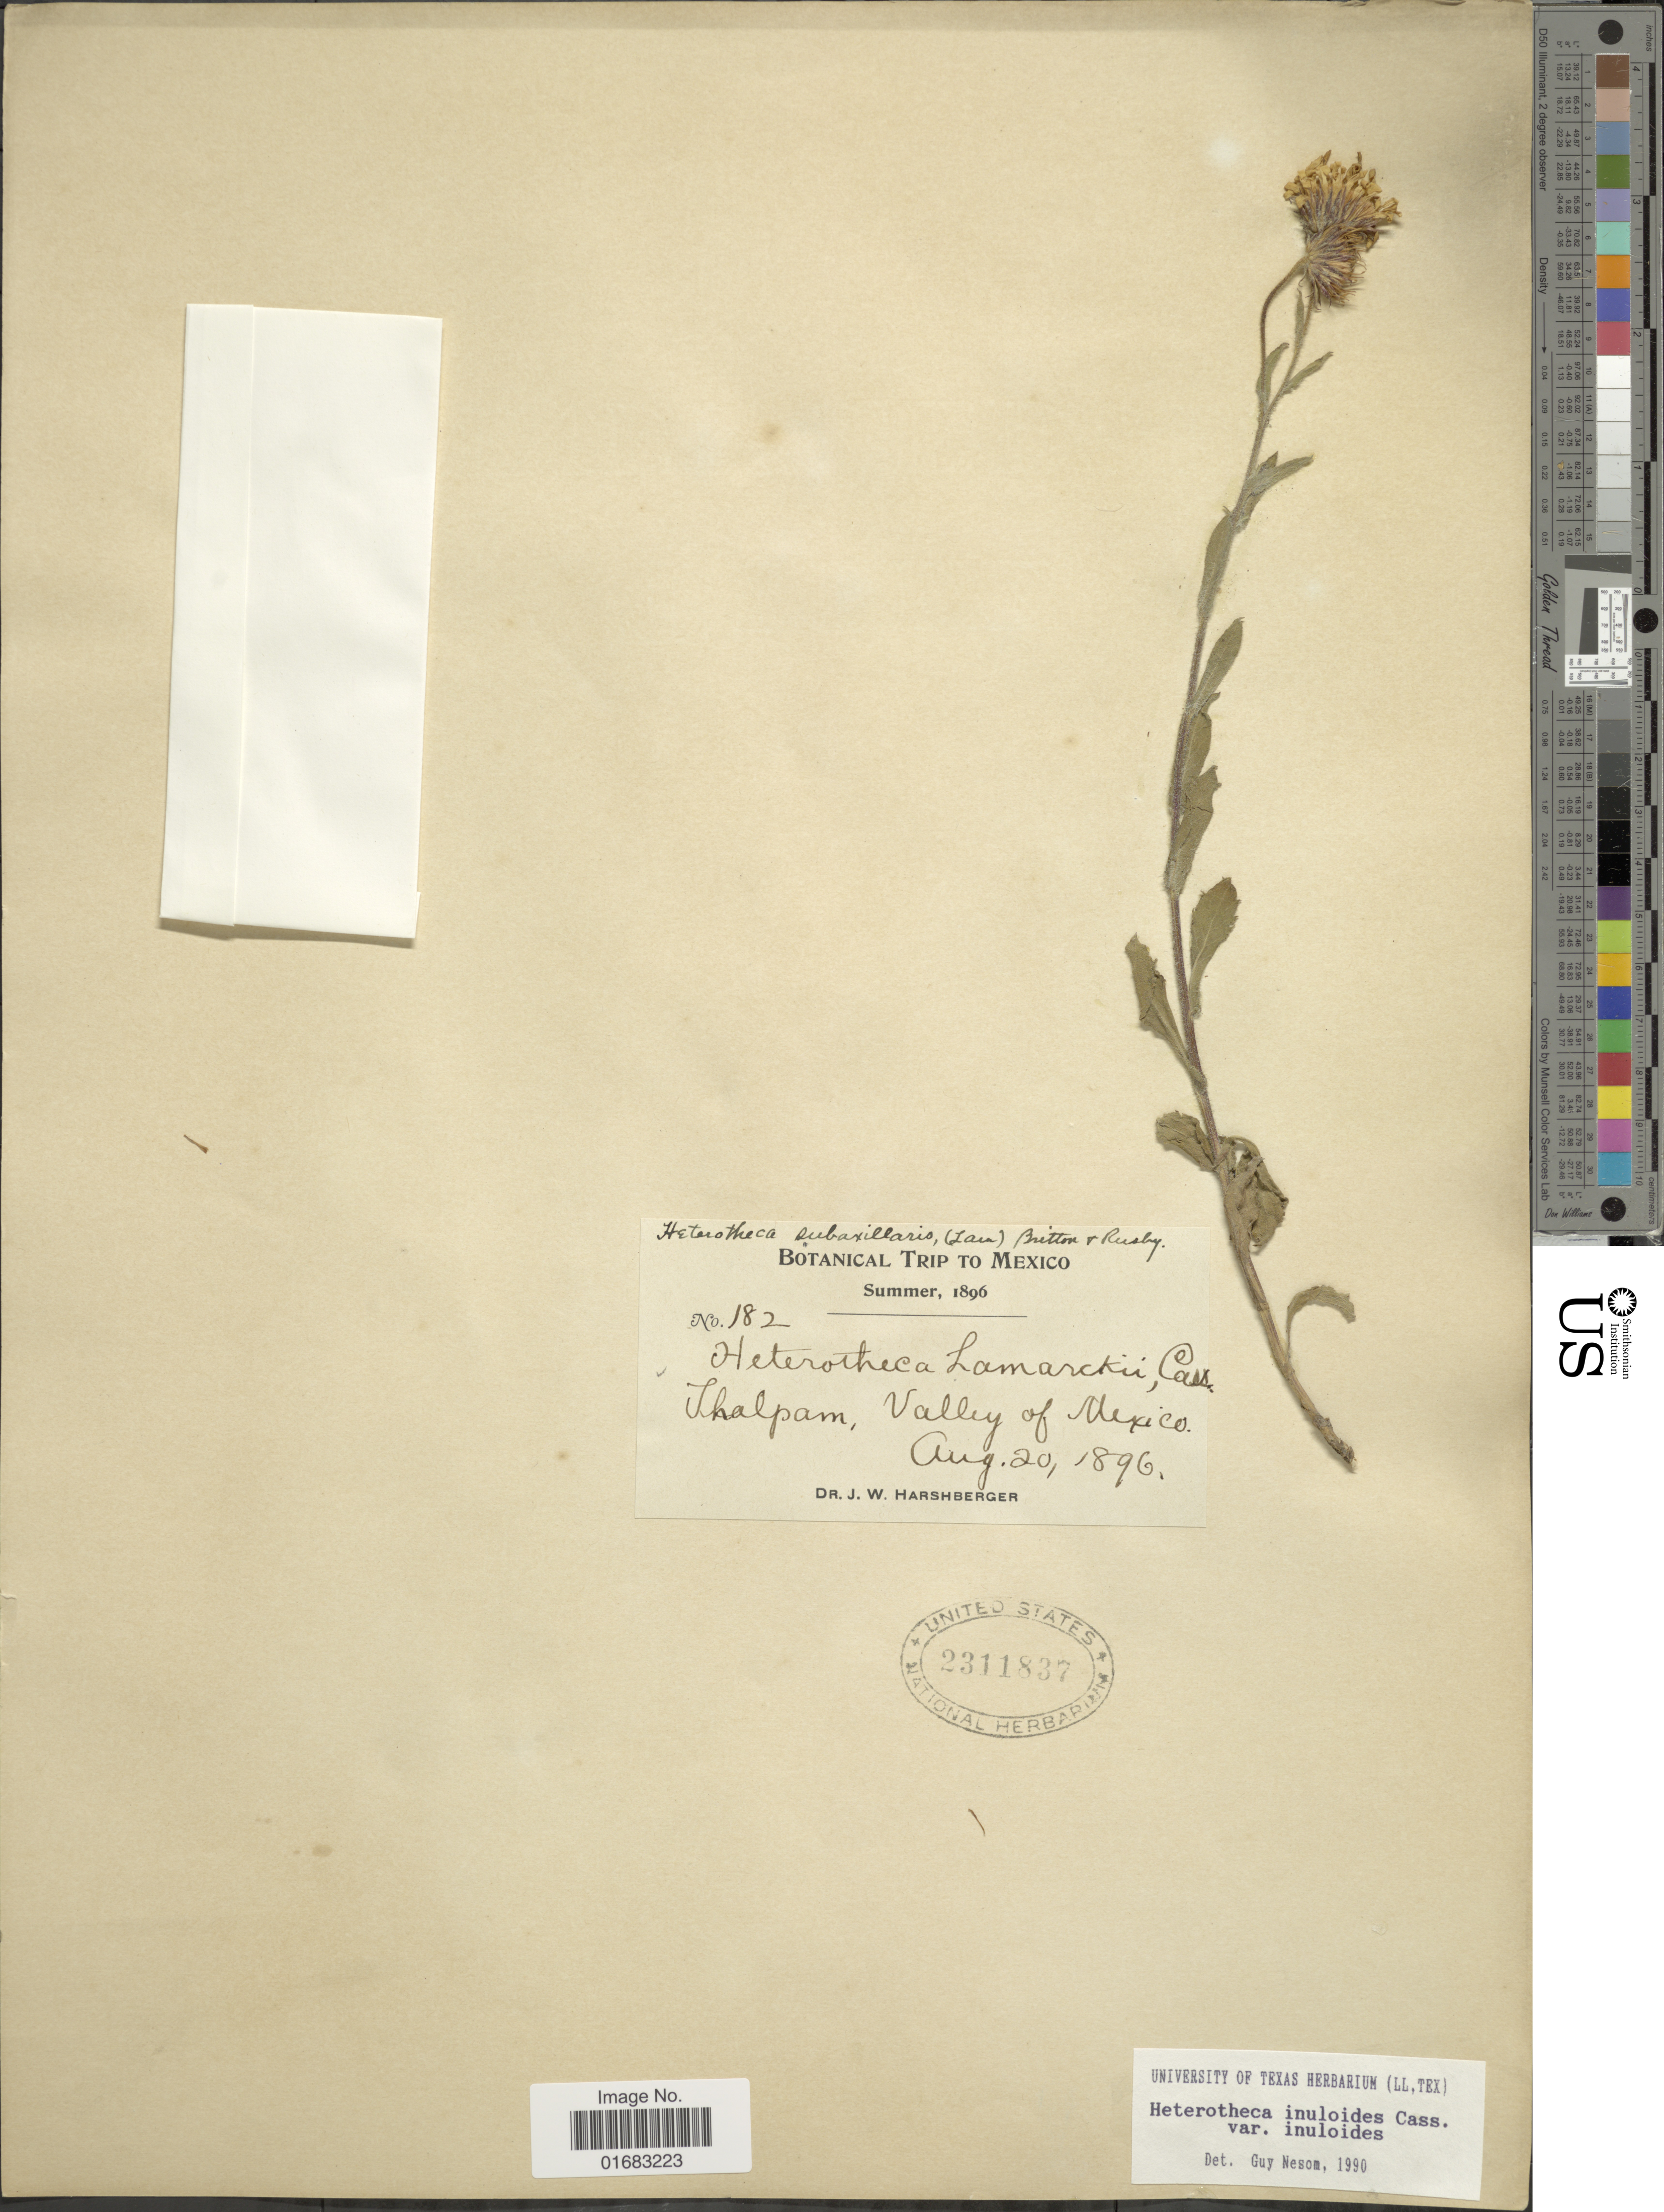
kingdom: Plantae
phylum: Tracheophyta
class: Magnoliopsida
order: Asterales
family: Asteraceae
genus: Heterotheca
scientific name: Heterotheca inuloides var. inuloides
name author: Cass.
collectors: J. W. Harshberger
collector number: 182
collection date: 1896-08-20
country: Mexico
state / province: México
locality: Ihalpam, Valley of México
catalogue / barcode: US 2311837